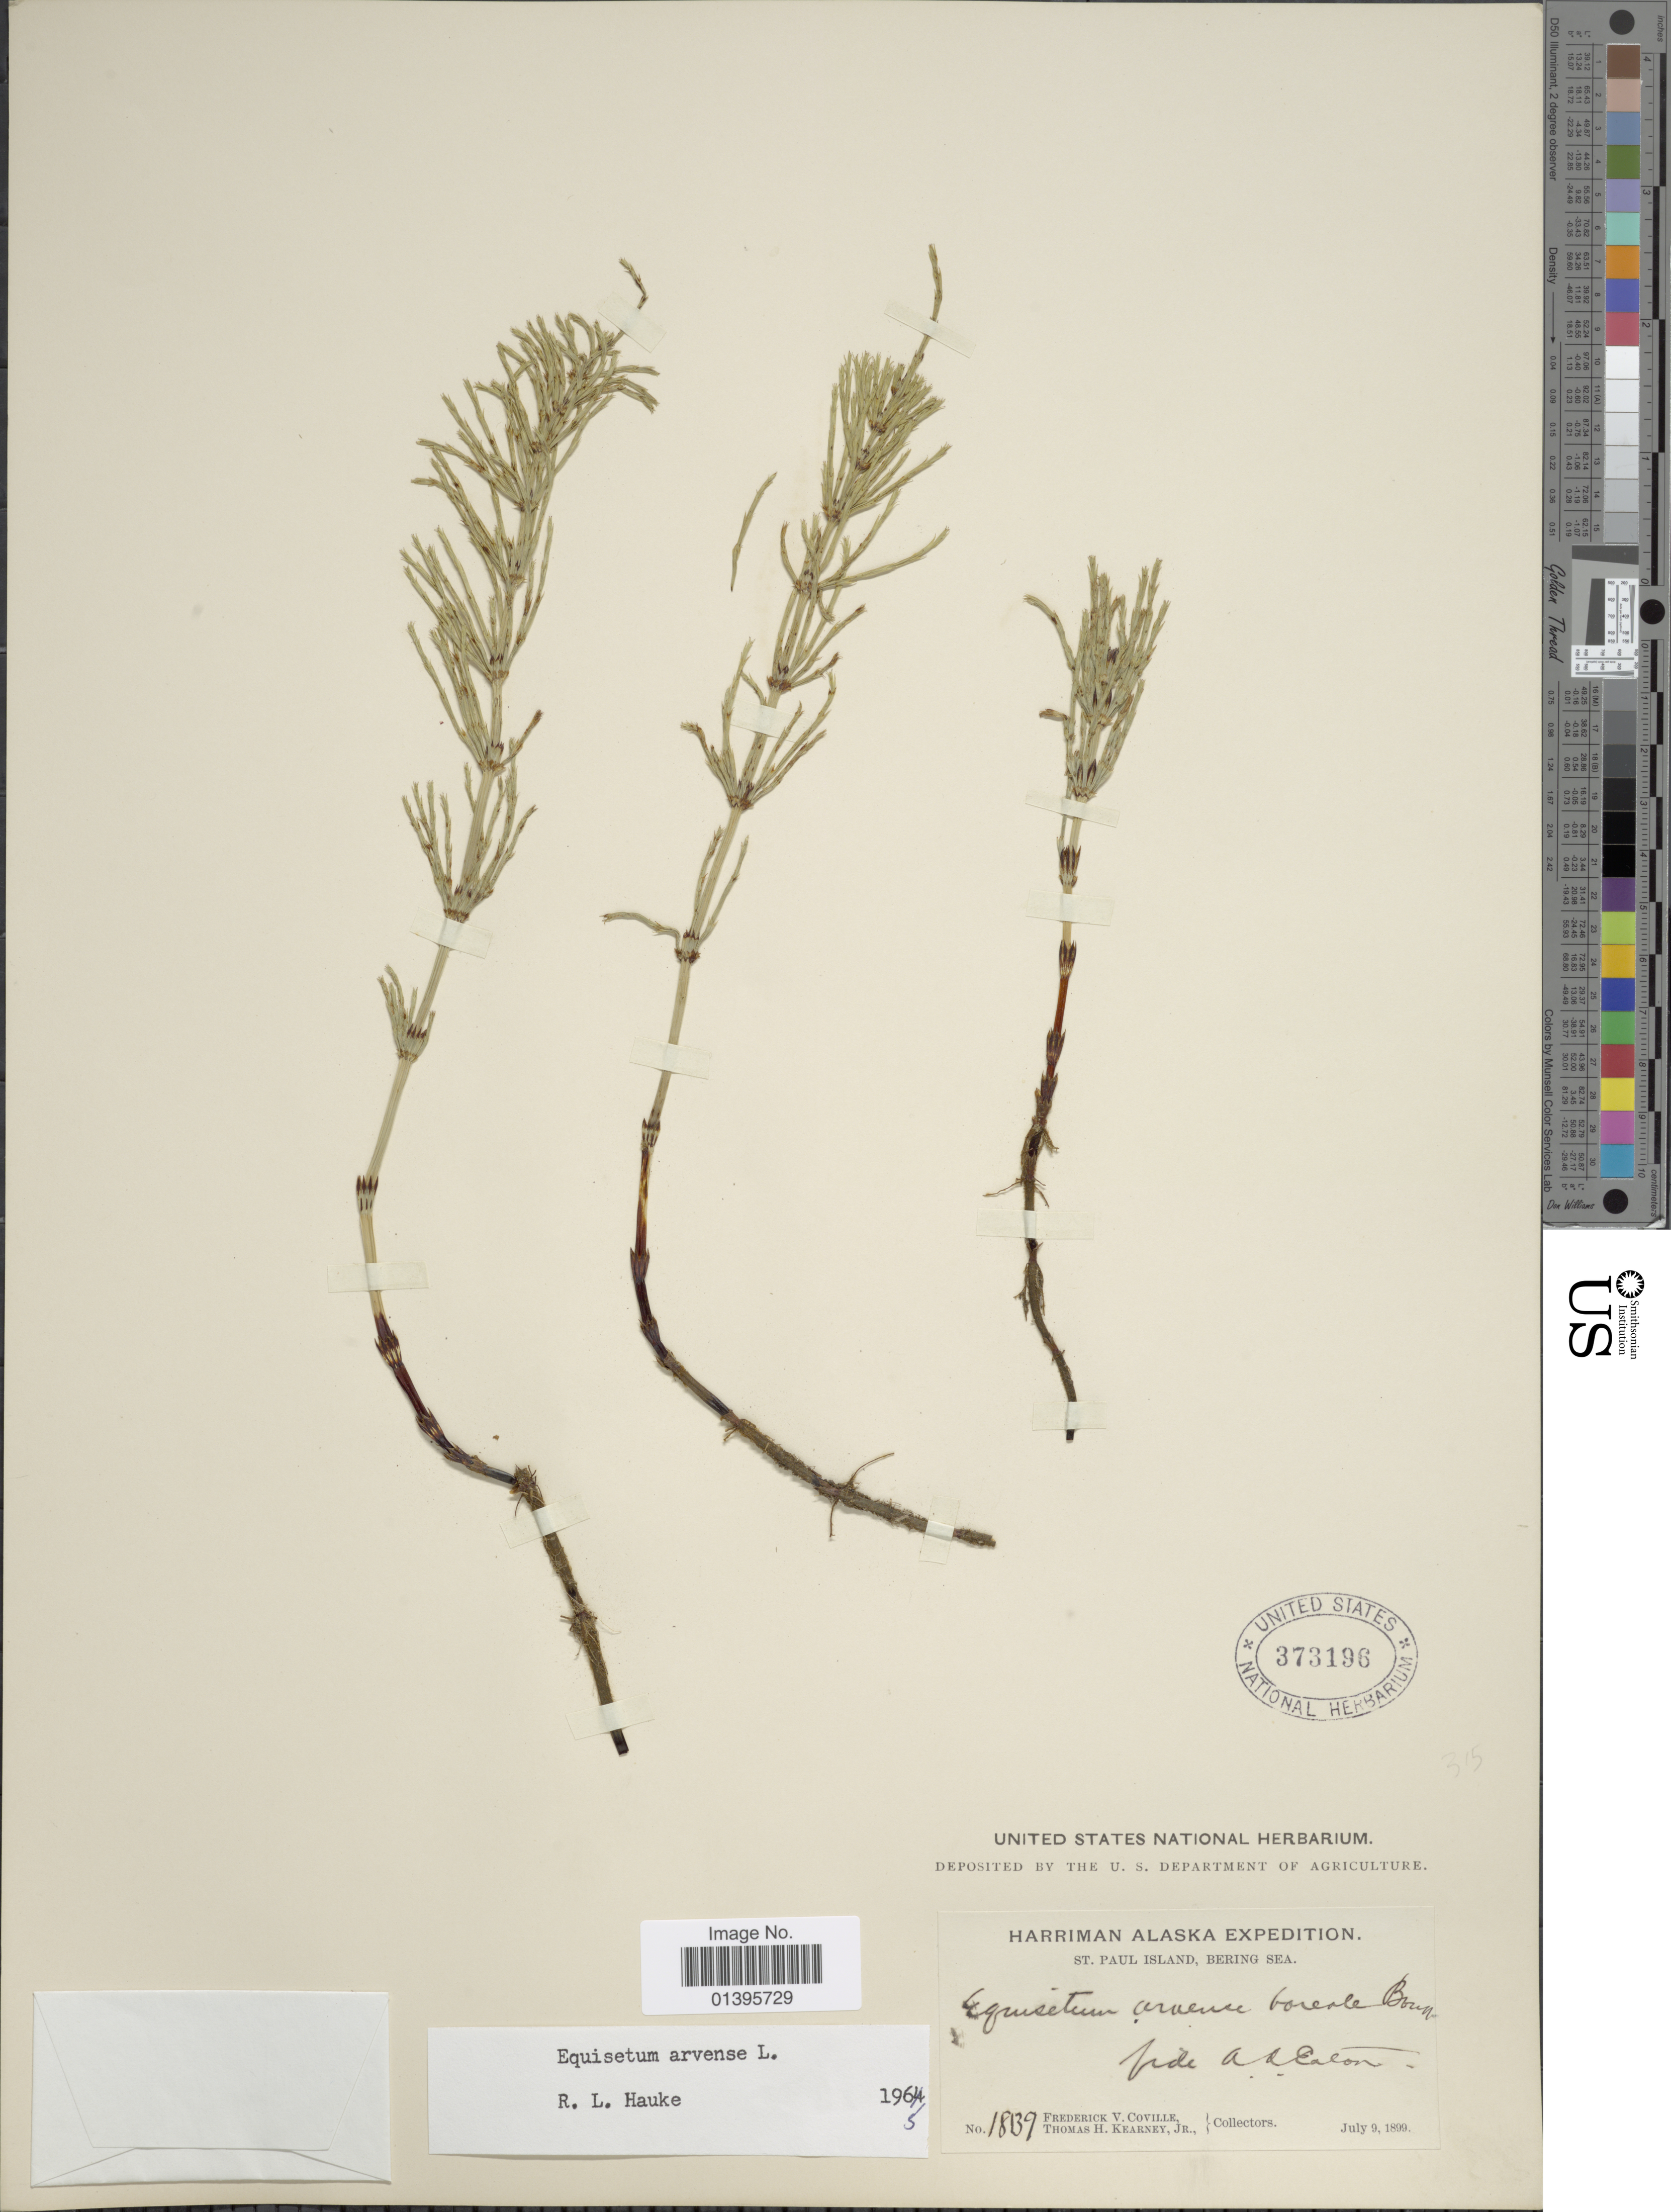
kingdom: Plantae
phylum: Tracheophyta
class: Polypodiopsida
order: Equisetales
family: Equisetaceae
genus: Equisetum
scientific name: Equisetum arvense var. boreale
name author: (Bong.) Rupr.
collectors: F. V. Coville & T. H. Kearney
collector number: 18139*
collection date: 1899-07-09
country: United States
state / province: Alaska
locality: St. Paul Island, Bering Sea.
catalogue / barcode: US 373196